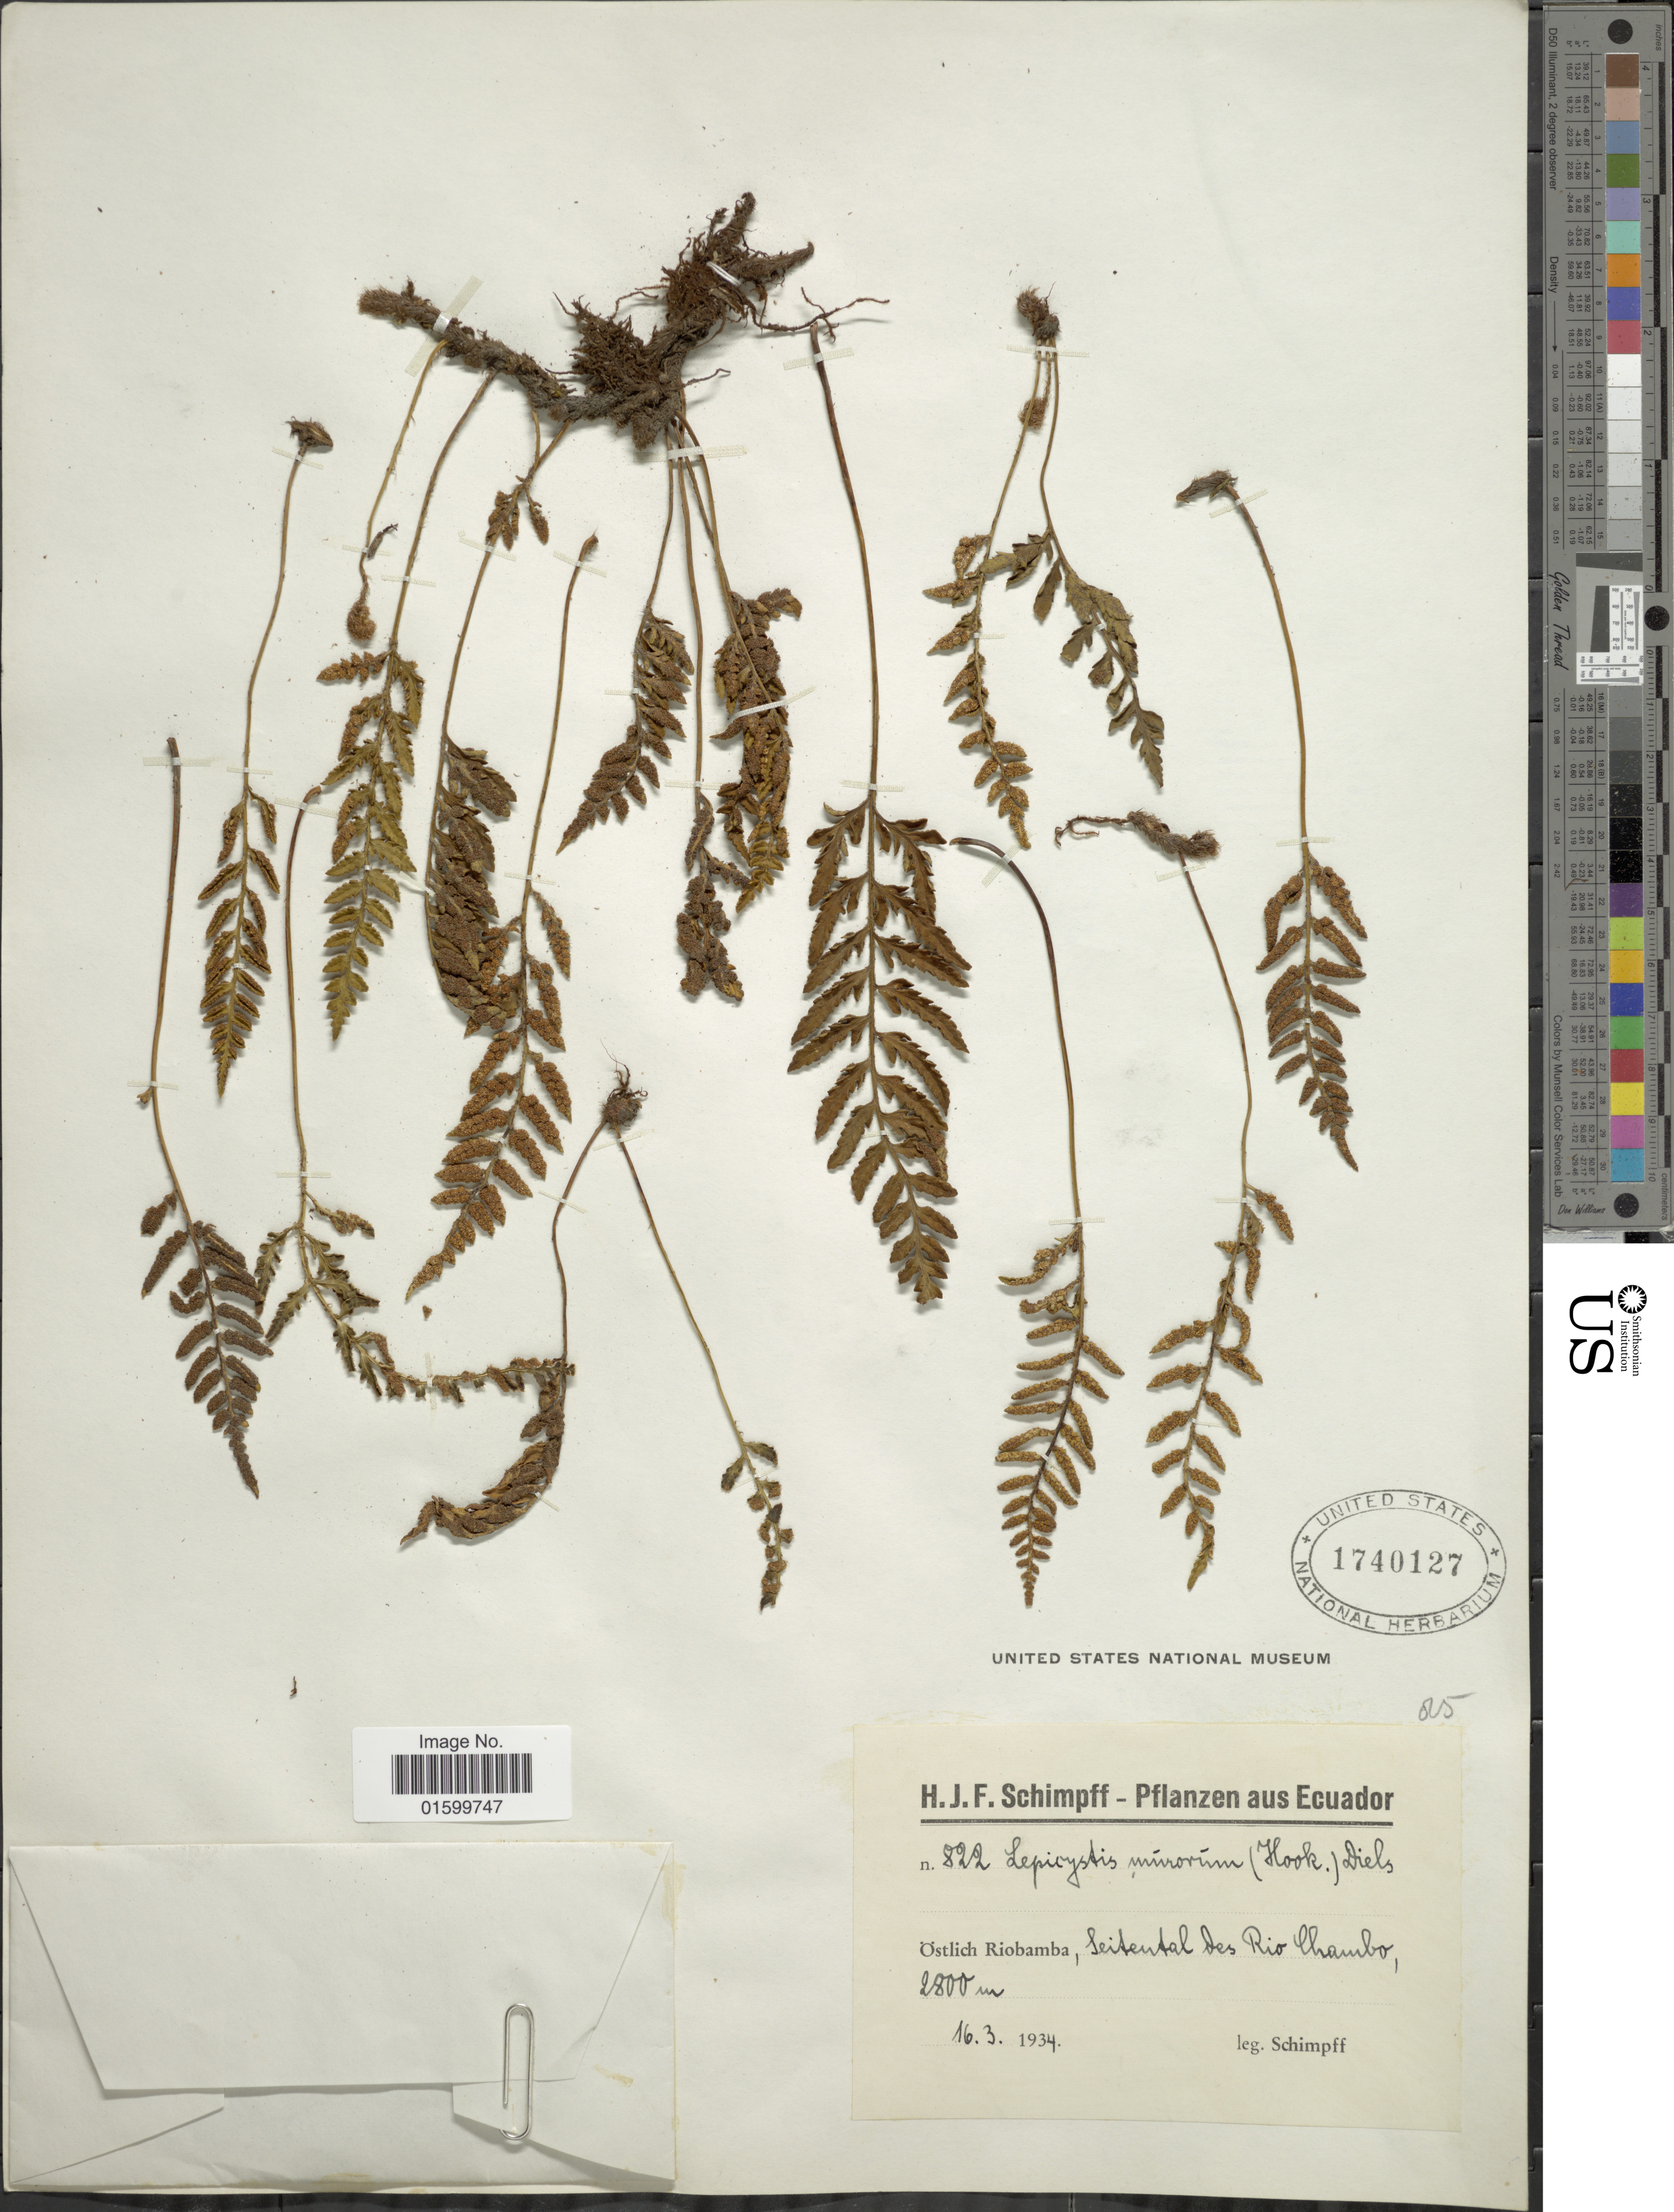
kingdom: Plantae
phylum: Tracheophyta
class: Polypodiopsida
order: Polypodiales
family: Polypodiaceae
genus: Pleopeltis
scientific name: Pleopeltis murorum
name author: (Hook.) A.R. Sm. & Tejero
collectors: H. Schimpff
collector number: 822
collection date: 1934-03-16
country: Ecuador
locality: Ostlich Riobamba, Seitental des Rio Chambo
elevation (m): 2800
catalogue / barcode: US 1740127